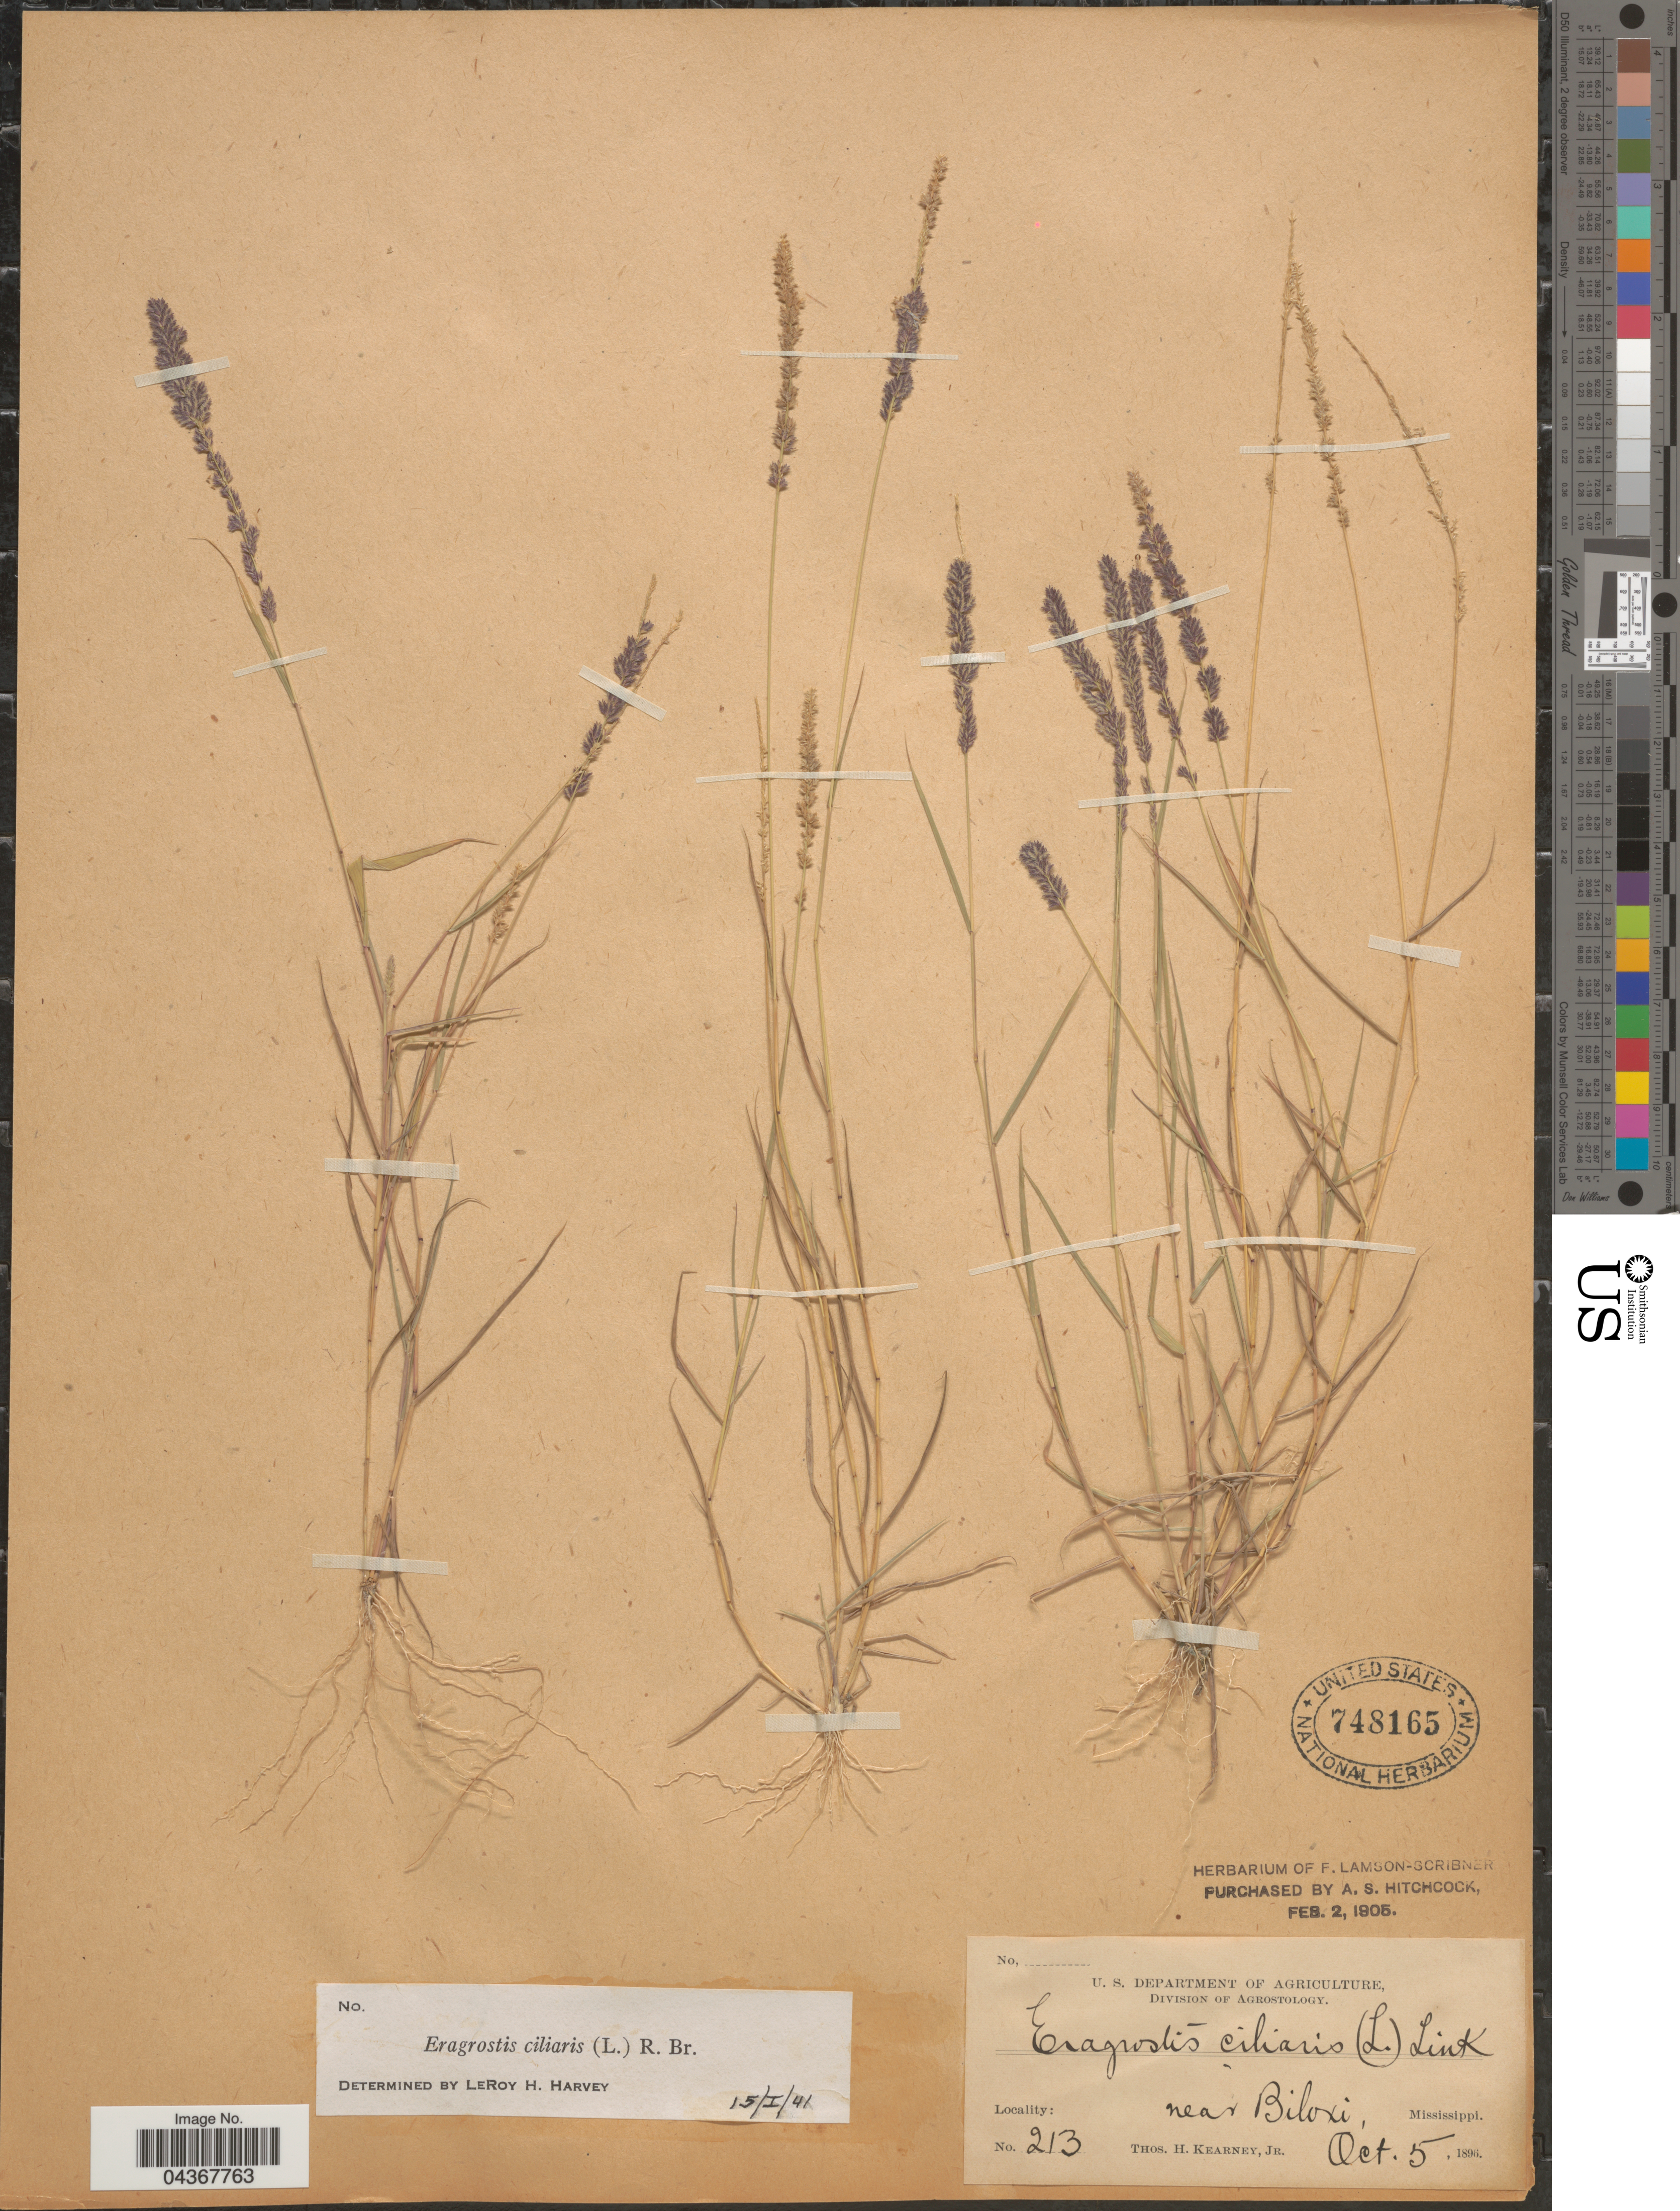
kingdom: Plantae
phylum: Tracheophyta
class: Liliopsida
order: Poales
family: Poaceae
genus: Eragrostis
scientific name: Eragrostis ciliaris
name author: (L.) R. Br.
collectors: T. H. Kearney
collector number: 213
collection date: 1896-10-05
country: United States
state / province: Mississippi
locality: Near Biloxi.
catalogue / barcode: US 748165